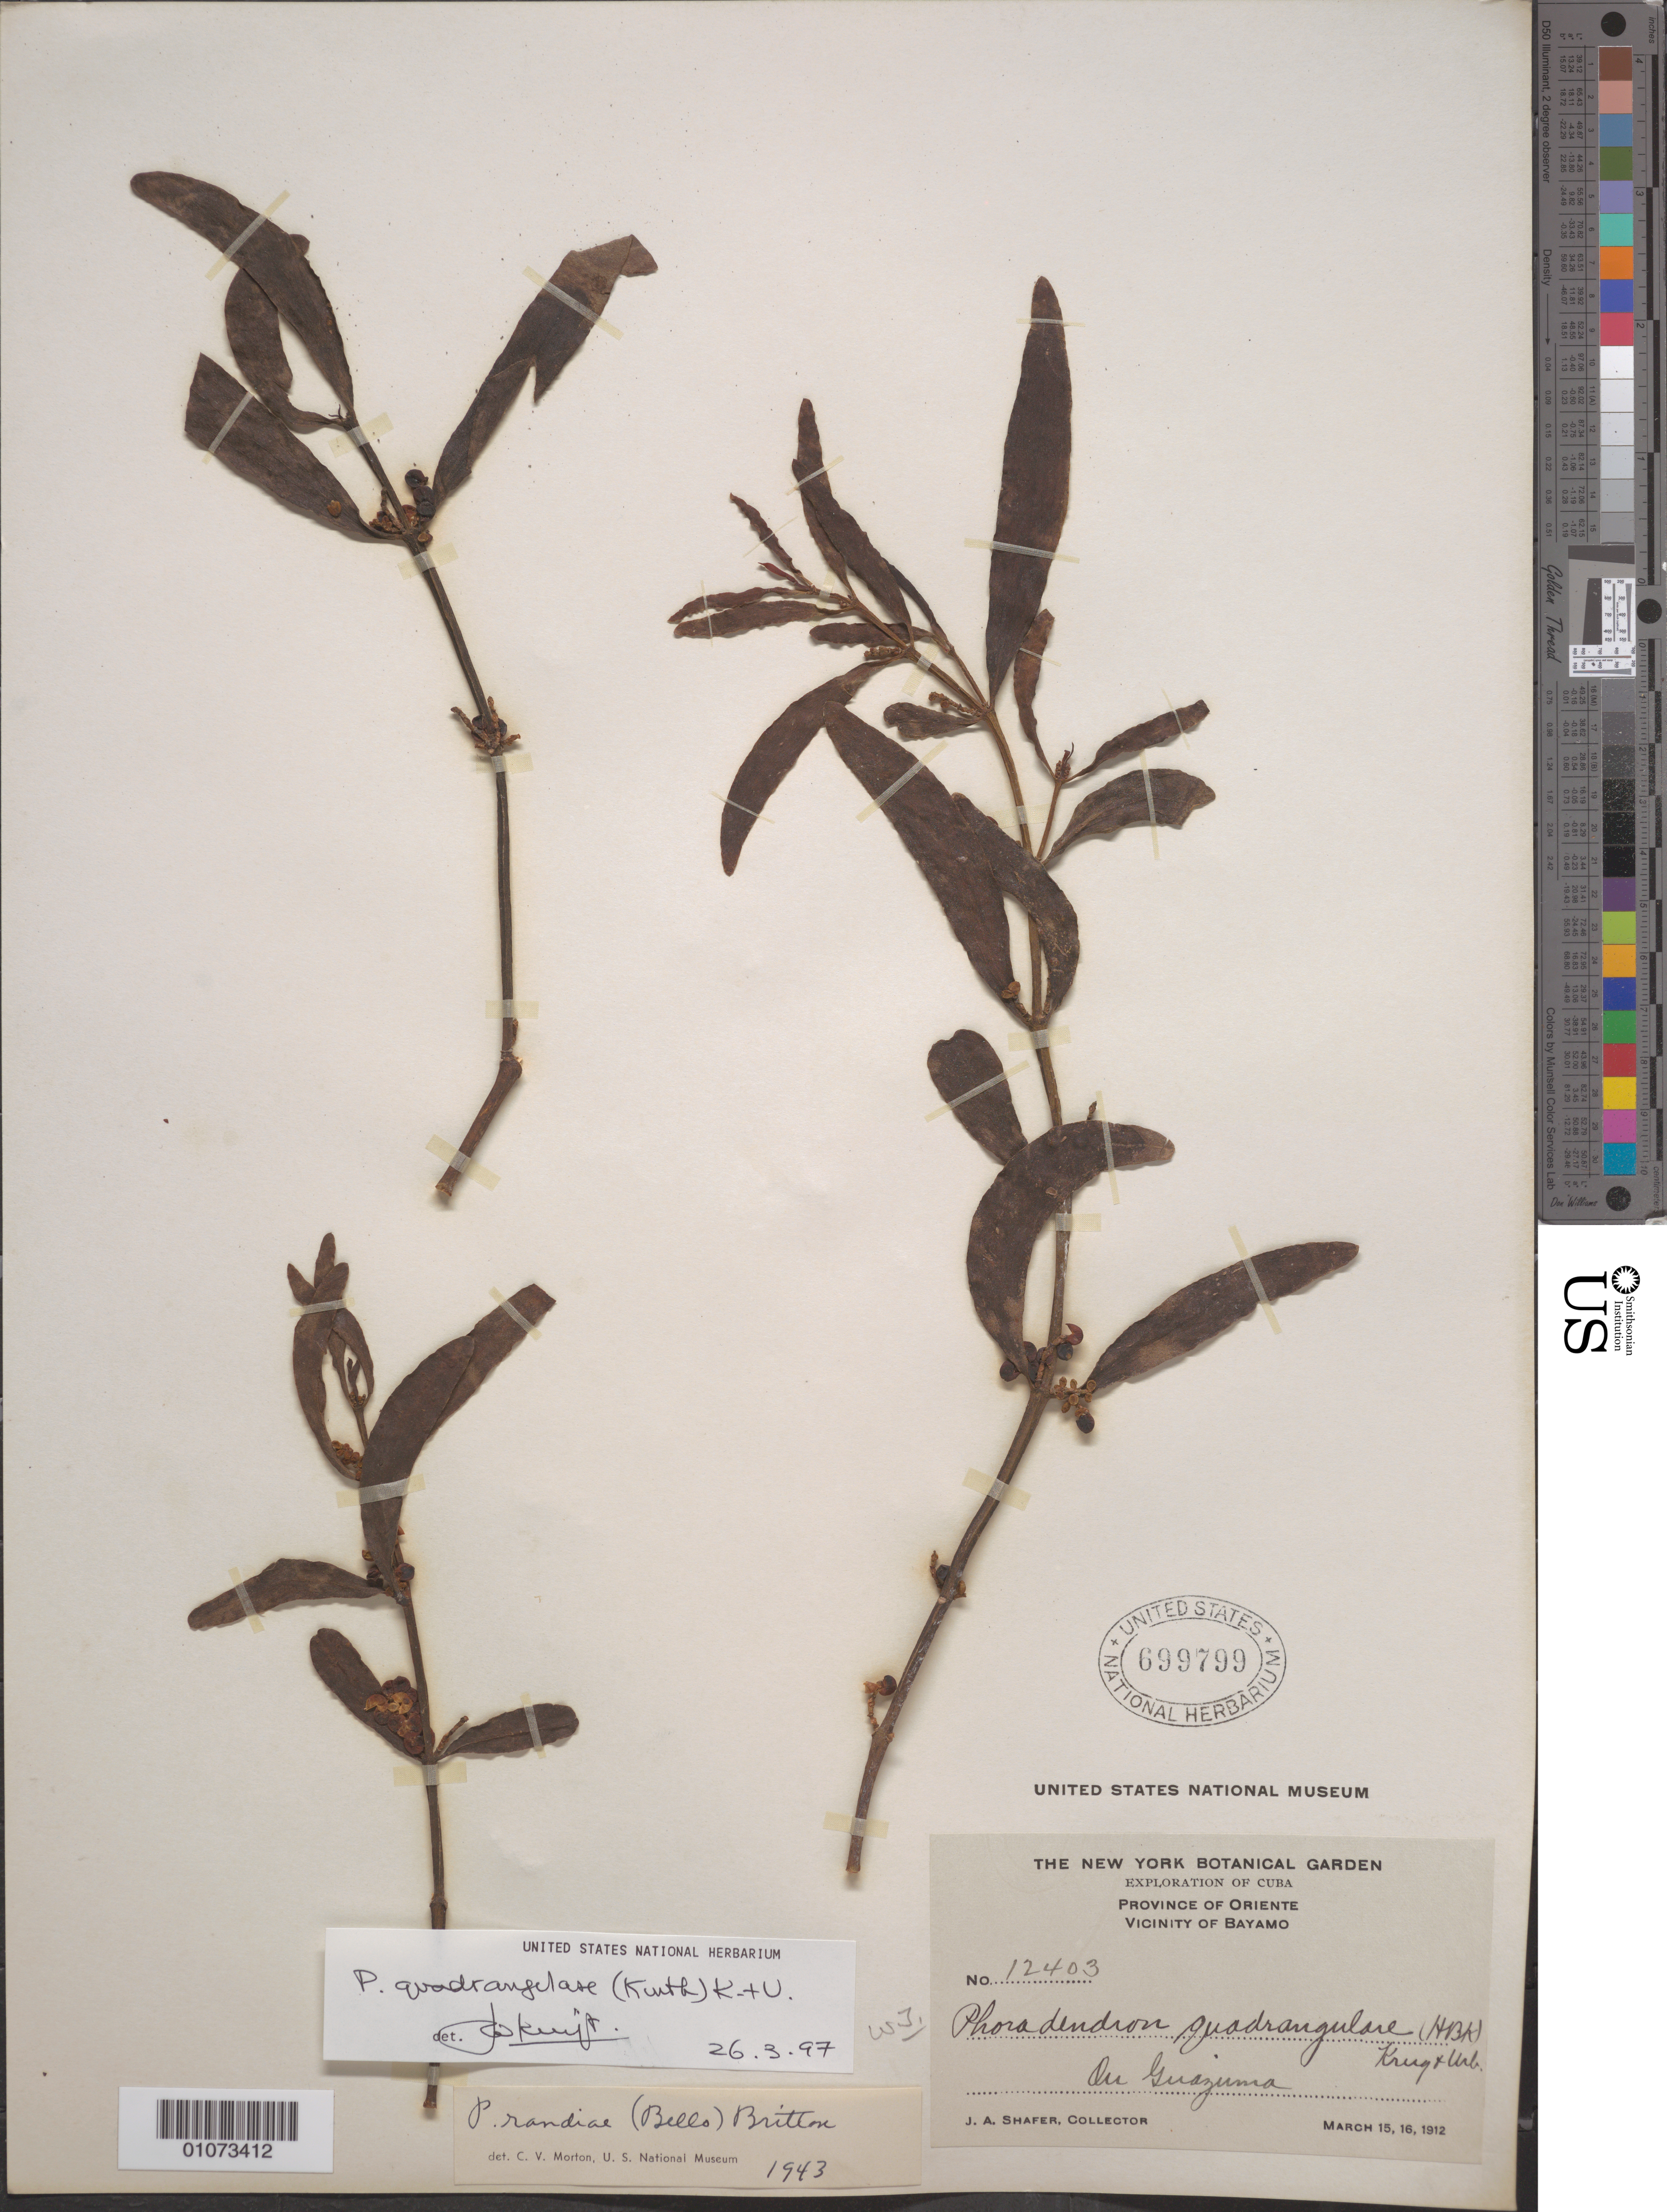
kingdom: Plantae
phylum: Tracheophyta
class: Magnoliopsida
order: Santalales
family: Viscaceae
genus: Phoradendron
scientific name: Phoradendron quadrangulare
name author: (Kunth) Griseb.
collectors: J. A. Shafer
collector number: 12403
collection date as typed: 15 Mar 1912 and 16 Mar 1912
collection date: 1912-03-15,1912-03-16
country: Cuba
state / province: Granma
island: Cuba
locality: Province of Oriente, vicinity of Bayamo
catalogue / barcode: US 699799